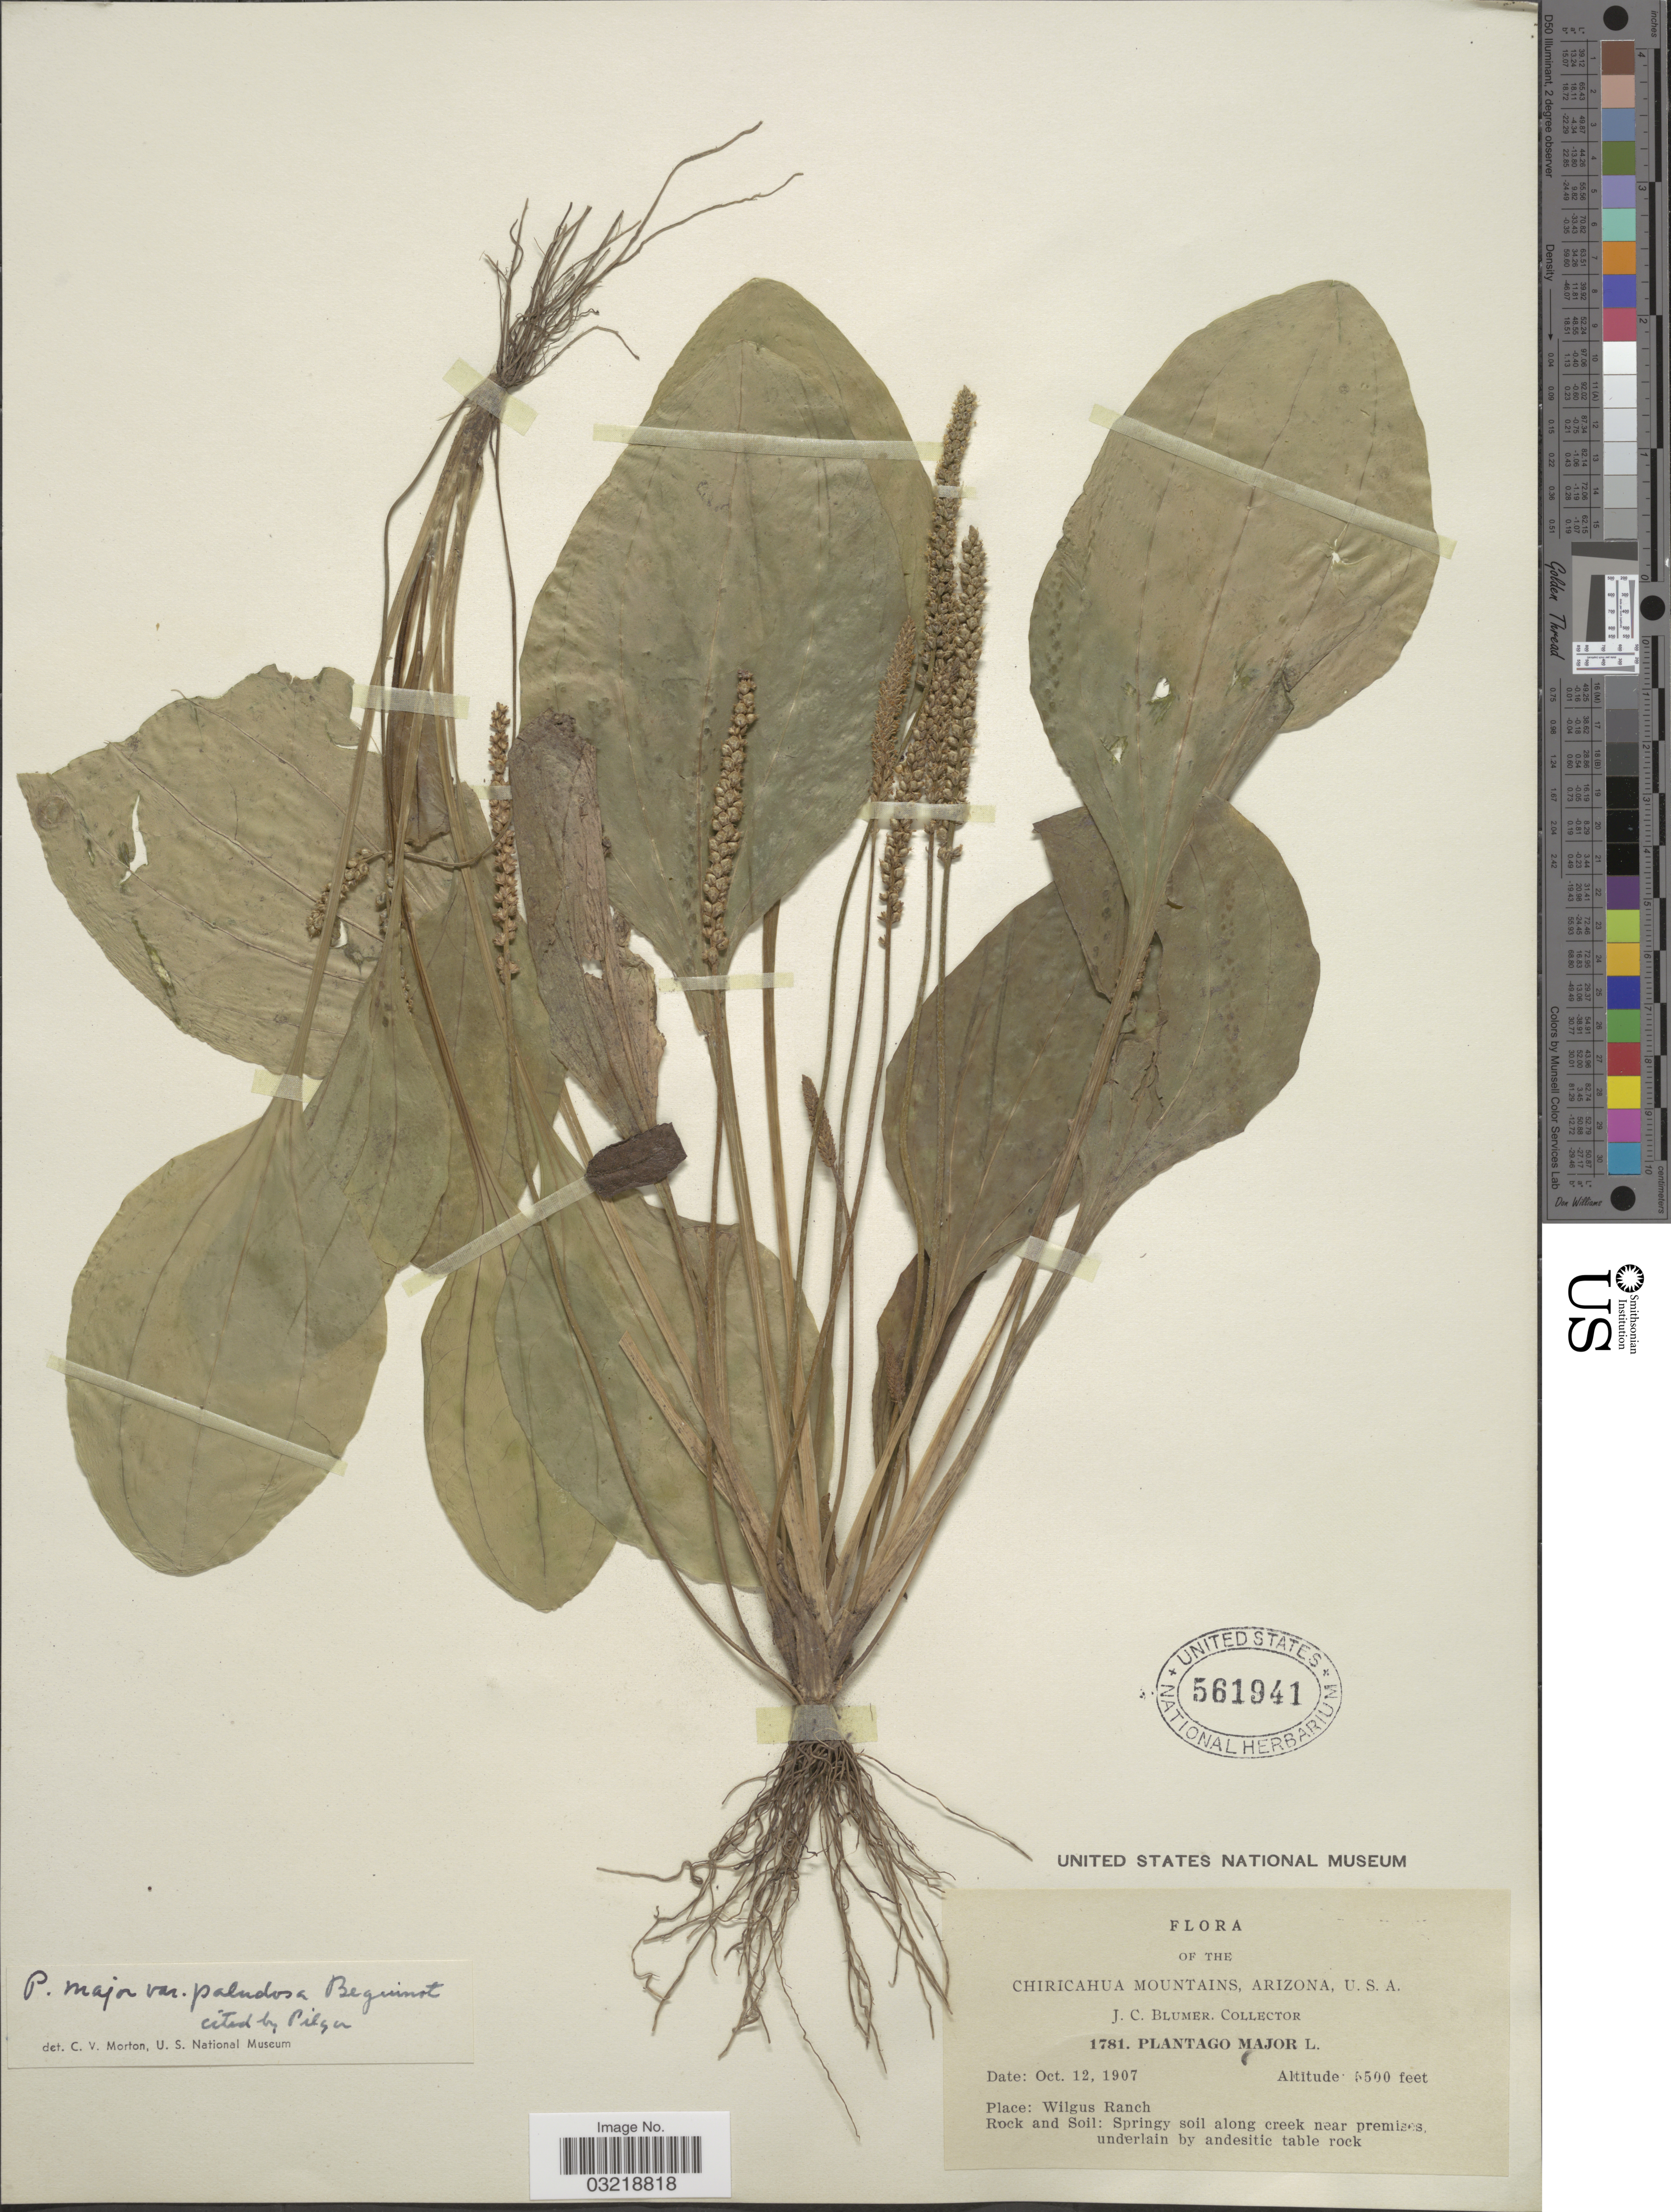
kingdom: Plantae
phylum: Tracheophyta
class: Magnoliopsida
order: Lamiales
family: Plantaginaceae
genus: Plantago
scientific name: Plantago major var. paludosa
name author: Bég.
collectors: J. C. Blumer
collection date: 1907-10-12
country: United States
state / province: Arizona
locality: Chiricahua Mountains. Wilgus Ranch.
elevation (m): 1676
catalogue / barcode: US 561941